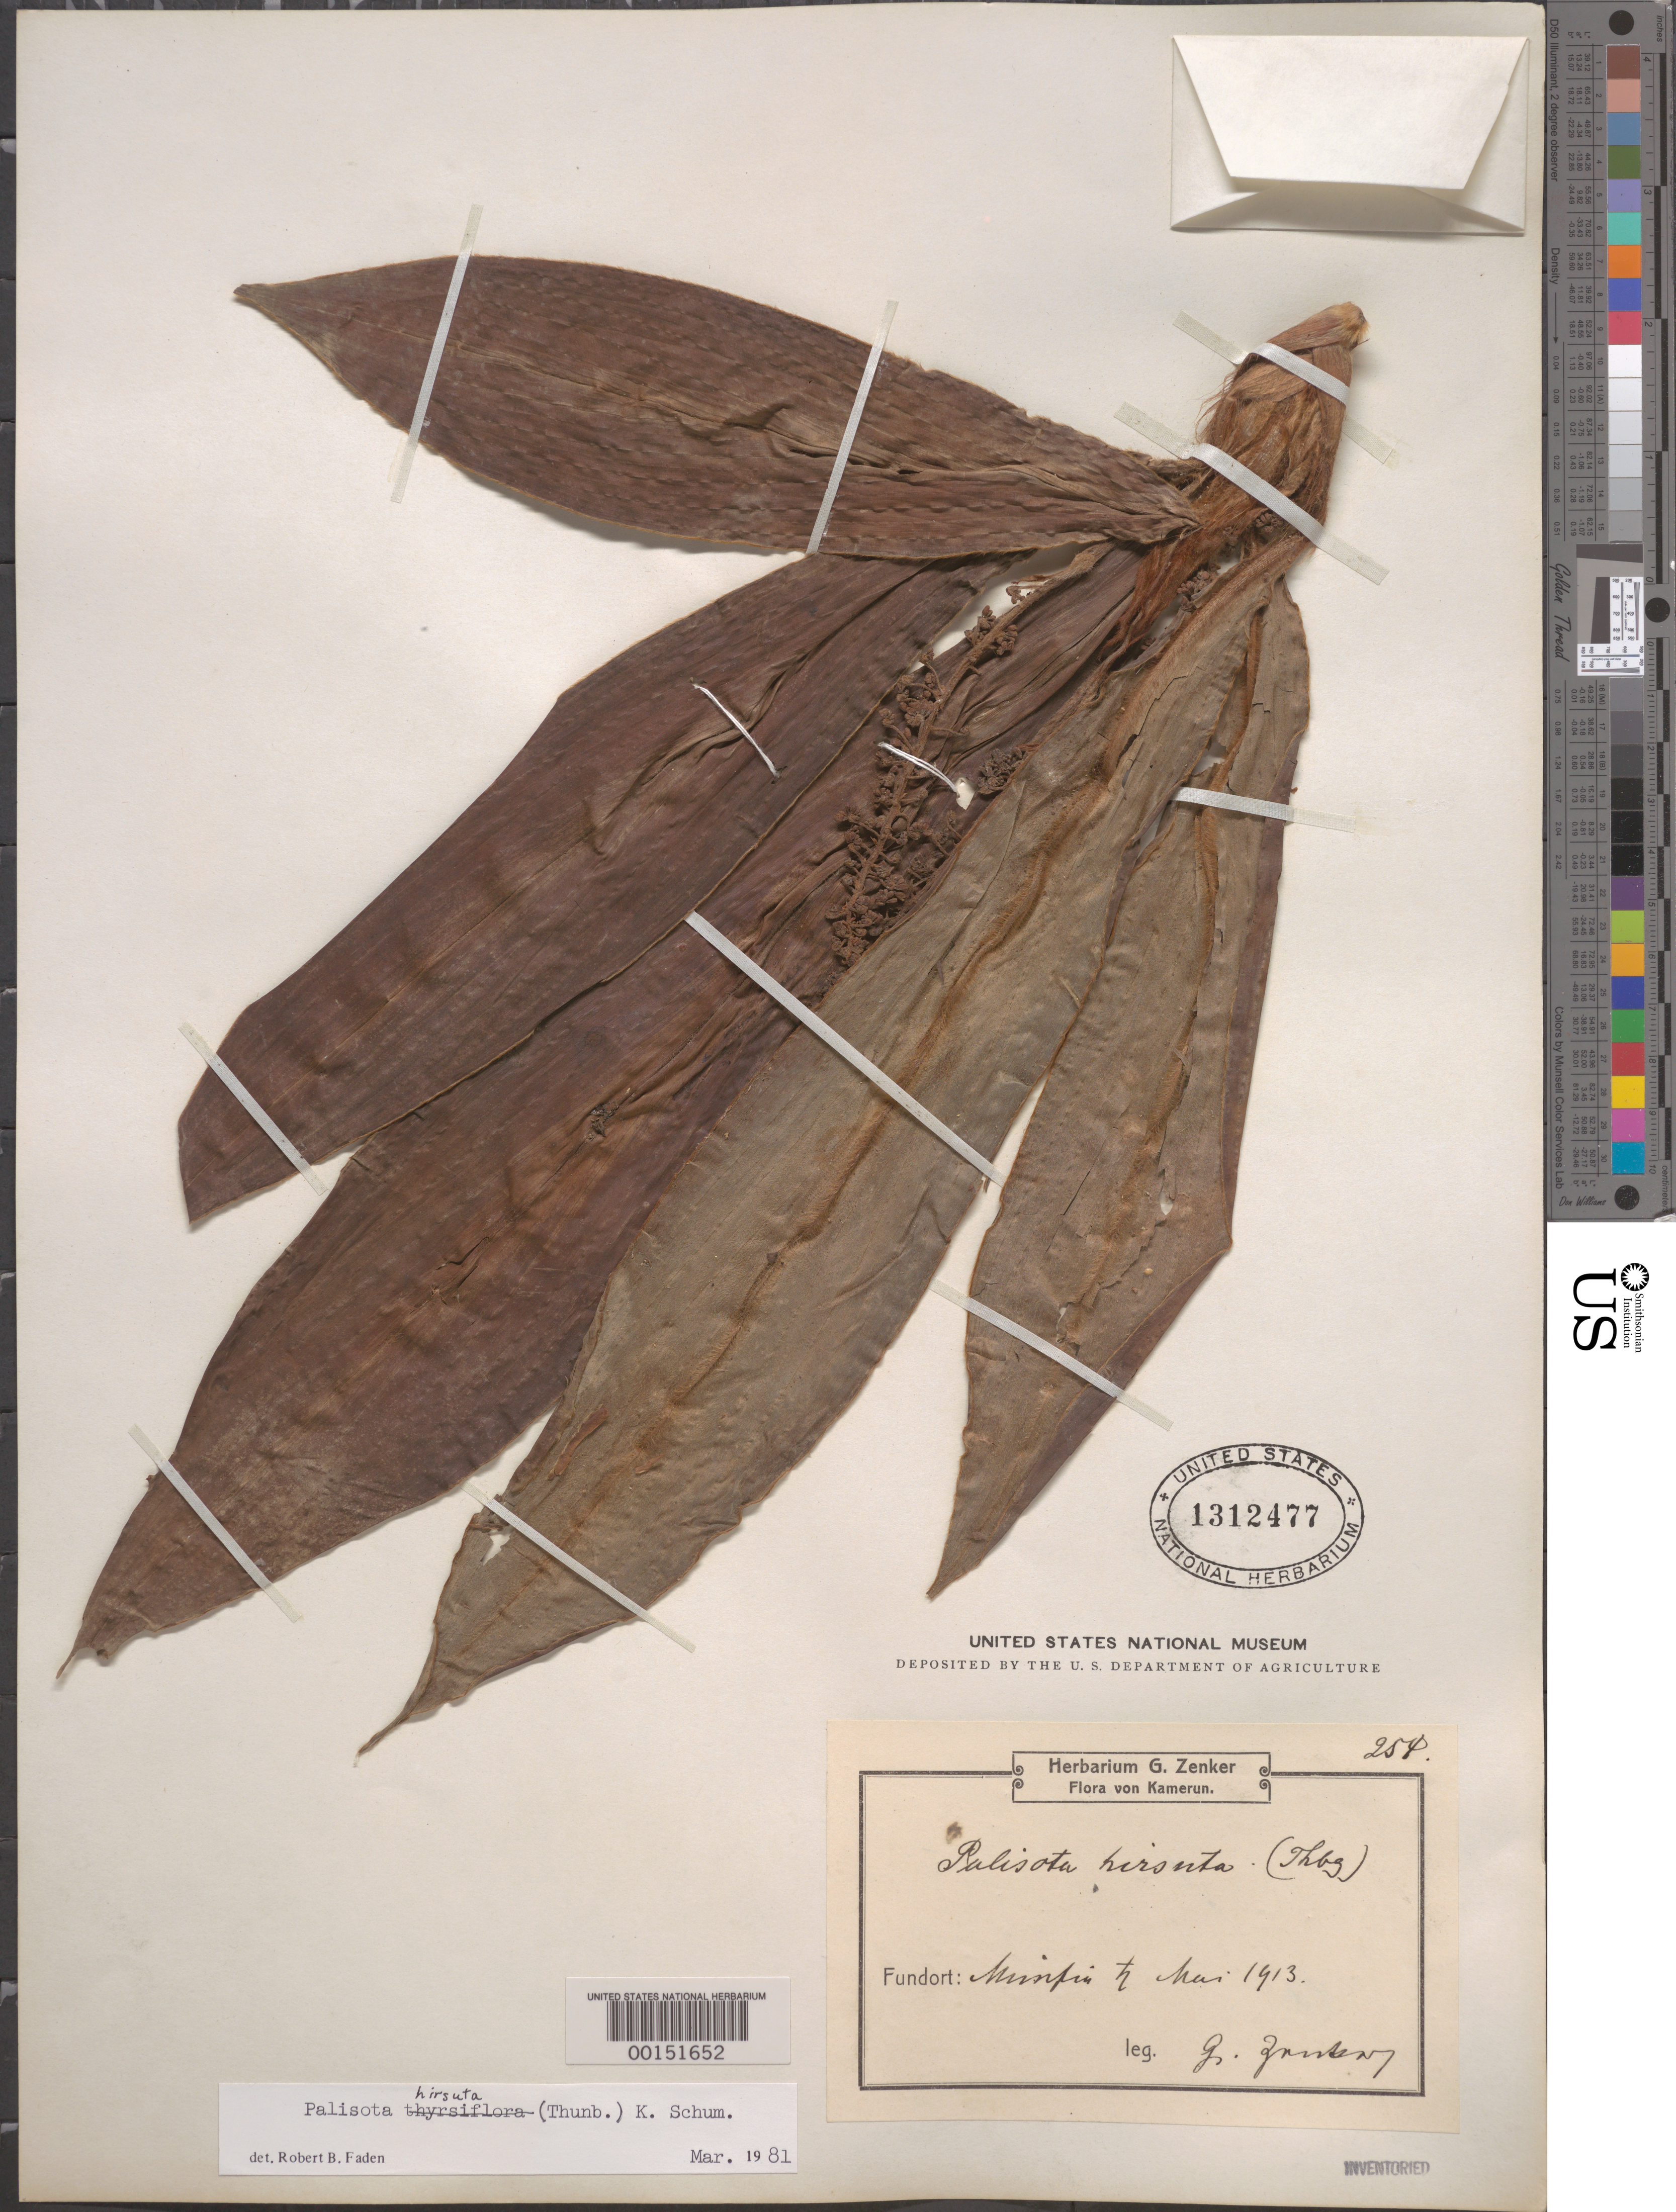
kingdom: Plantae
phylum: Tracheophyta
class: Liliopsida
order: Commelinales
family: Commelinaceae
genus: Palisota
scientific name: Palisota hirsuta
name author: (Thunb.) K. Schum.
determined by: Faden, Robert B., (US), Smithsonian Institution - National Museum of Natural History (UNITED STATES)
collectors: G. A. Zenker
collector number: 254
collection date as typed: May 1913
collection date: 1913-05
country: Cameroon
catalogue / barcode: US 1312477